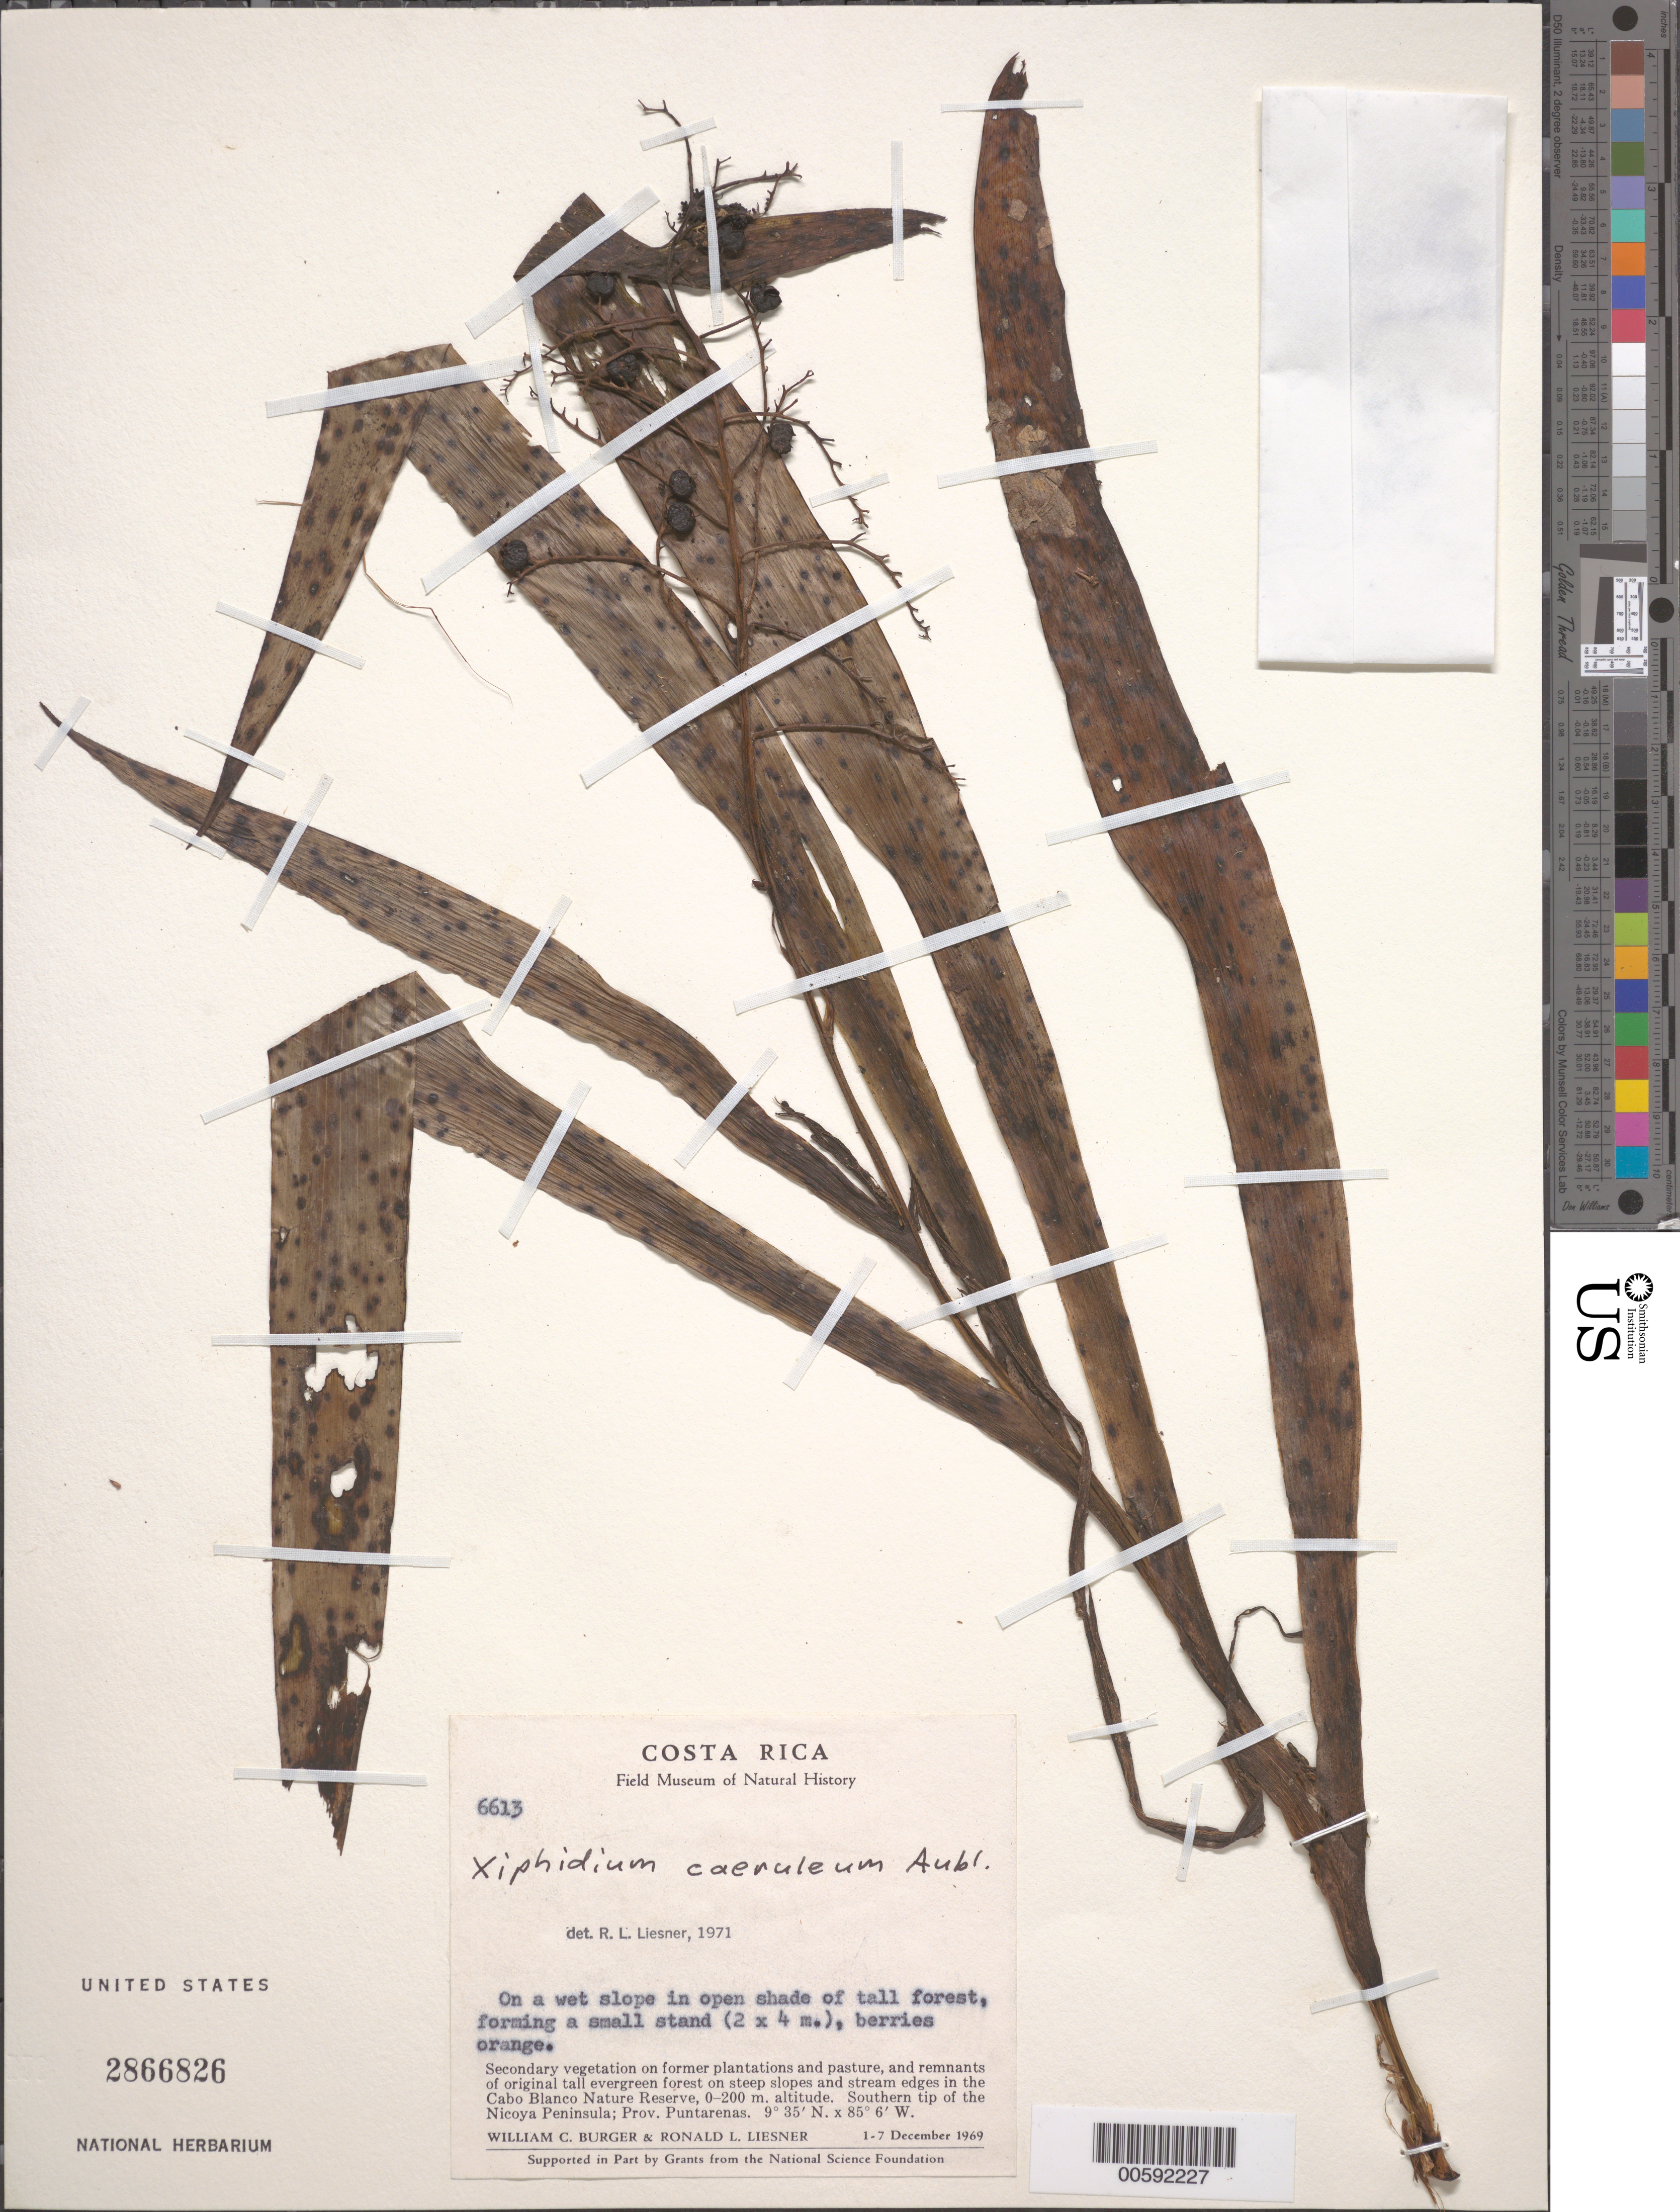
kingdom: Plantae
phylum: Tracheophyta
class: Liliopsida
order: Commelinales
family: Haemodoraceae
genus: Xiphidium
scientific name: Xiphidium caeruleum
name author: Aubl.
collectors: W. Burger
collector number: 6613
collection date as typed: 01 Dec 1969 to 07 Dec 1969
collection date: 1969-12-01/1969-12-07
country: Costa Rica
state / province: Puntarenas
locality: Cabo Blanco Nature Reserve, Nicoya Peninsula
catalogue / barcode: US 2866826